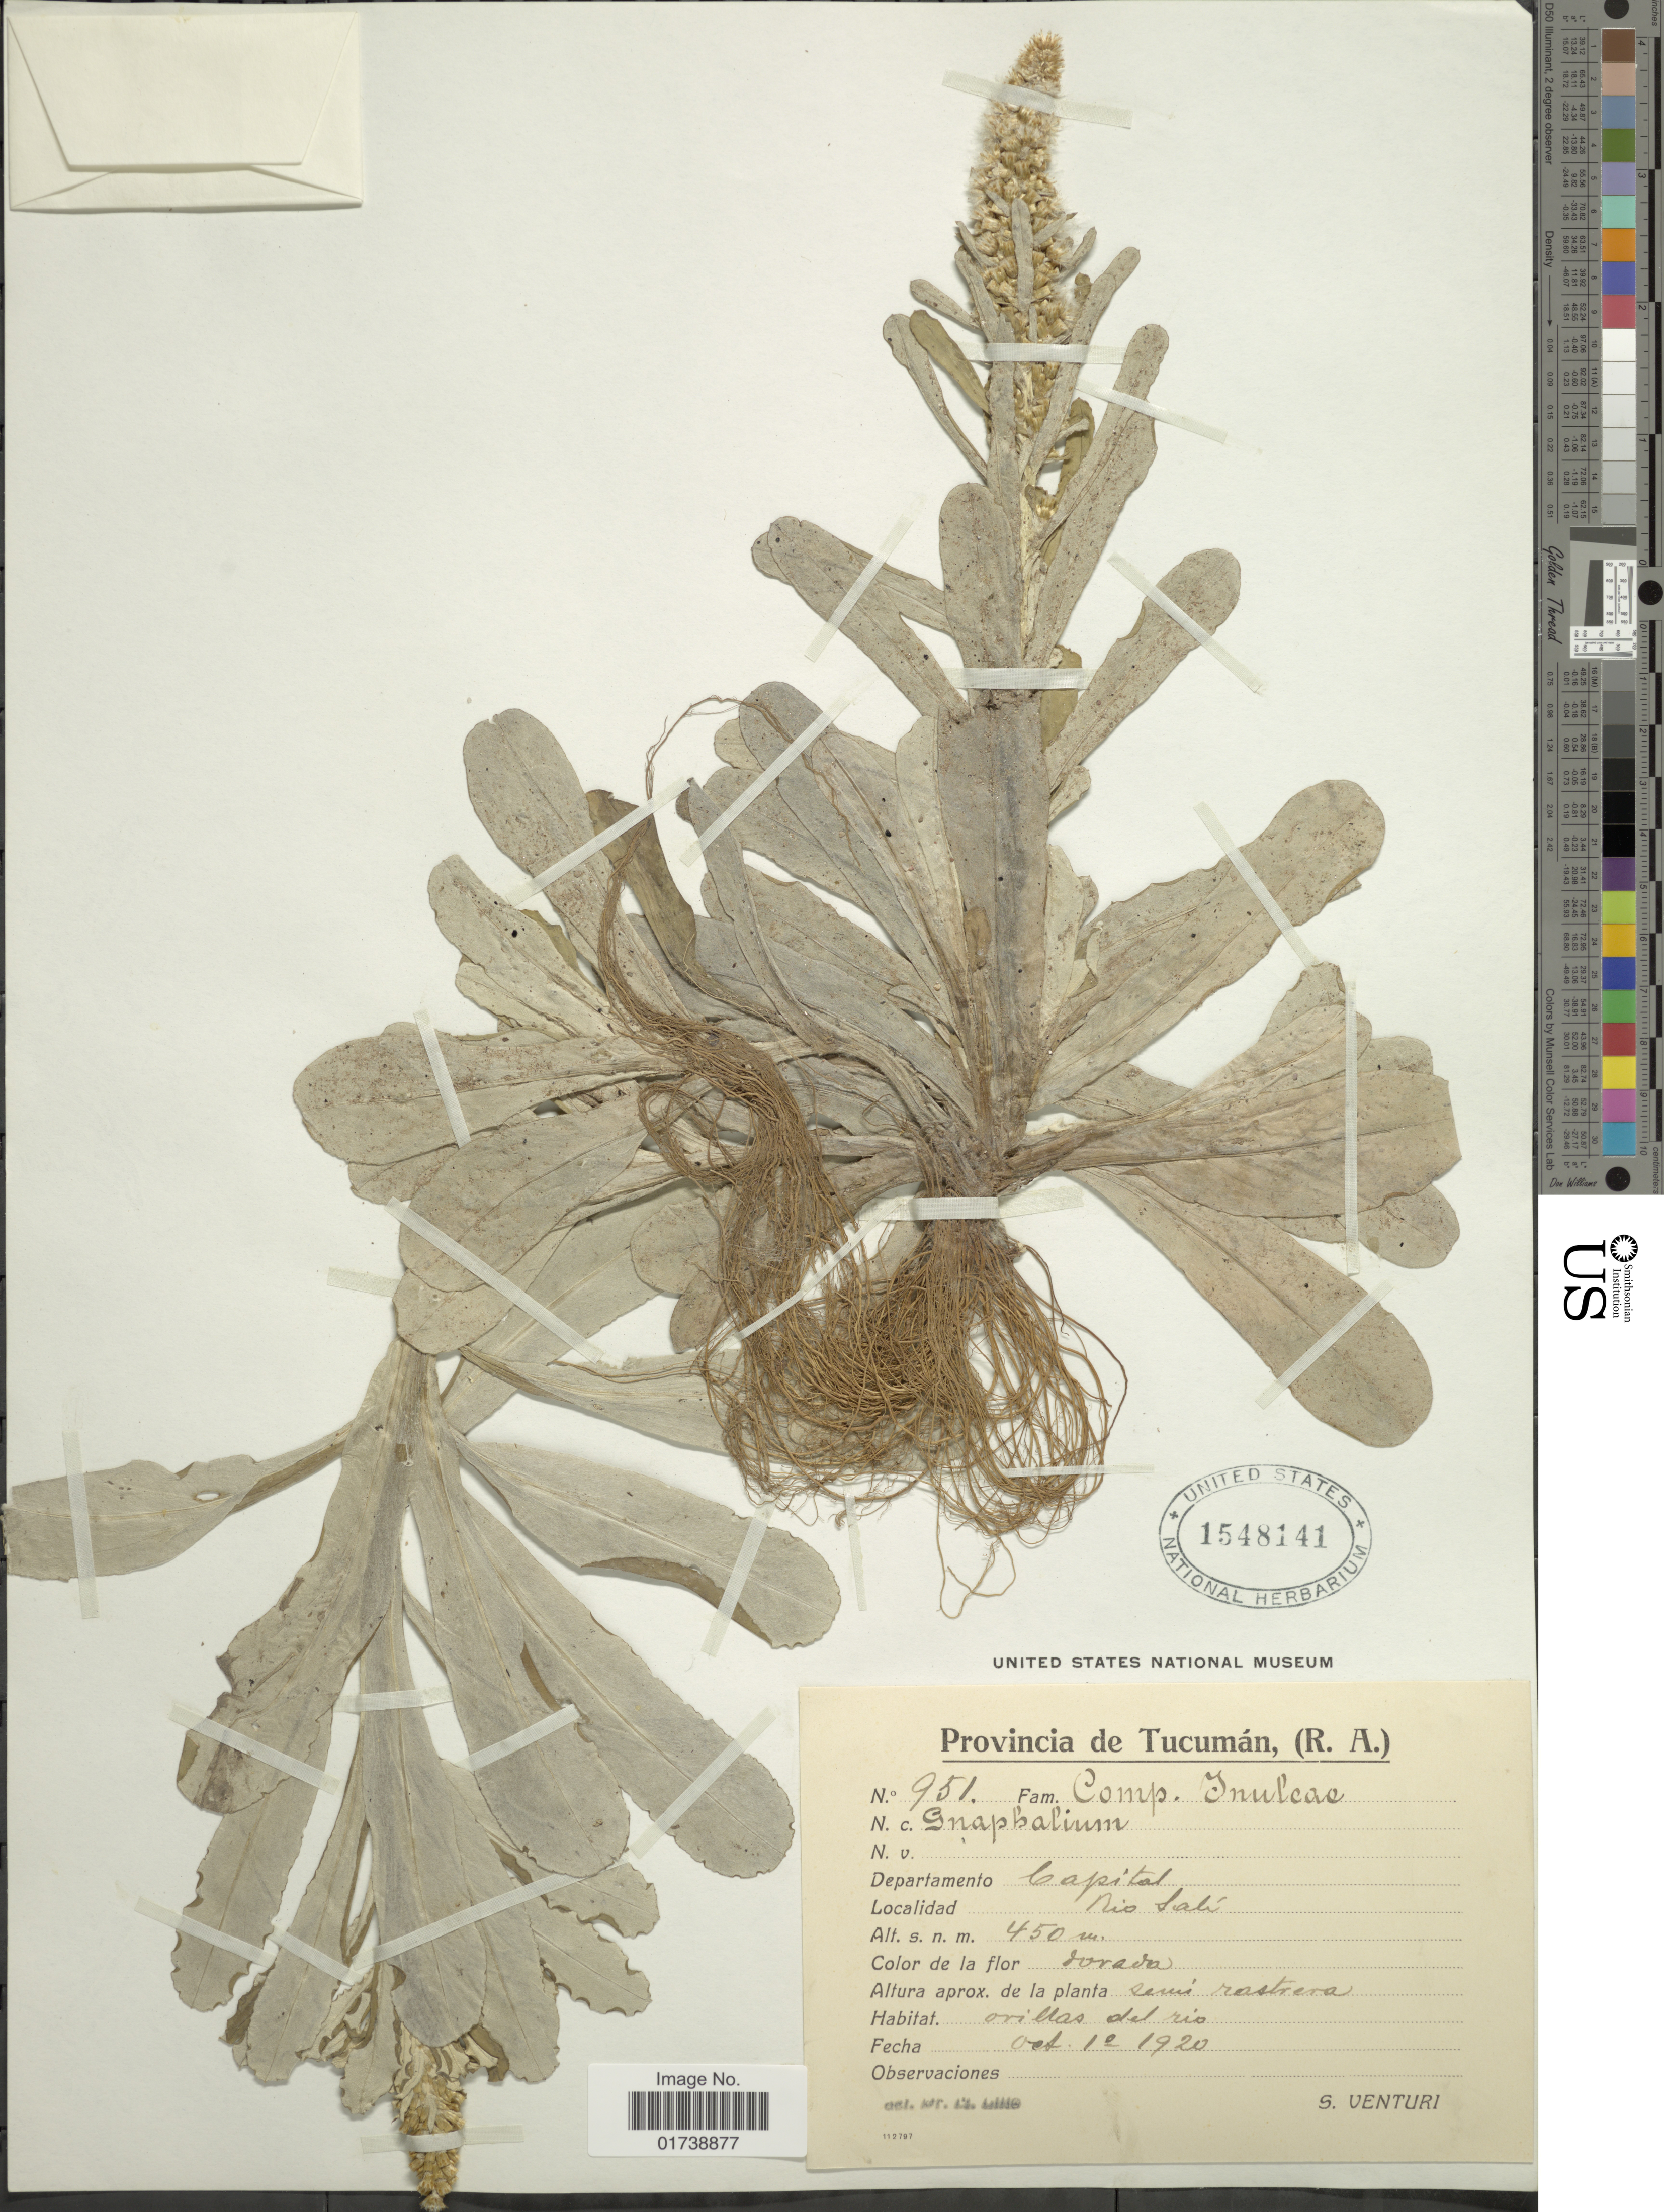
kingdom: Plantae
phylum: Tracheophyta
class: Magnoliopsida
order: Asterales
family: Asteraceae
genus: Gamochaeta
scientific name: Gamochaeta sp.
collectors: S. Venturi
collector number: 951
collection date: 1920-10-10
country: Argentina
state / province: Tucumán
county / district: Capital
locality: Río Salí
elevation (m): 450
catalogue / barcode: US 1548141